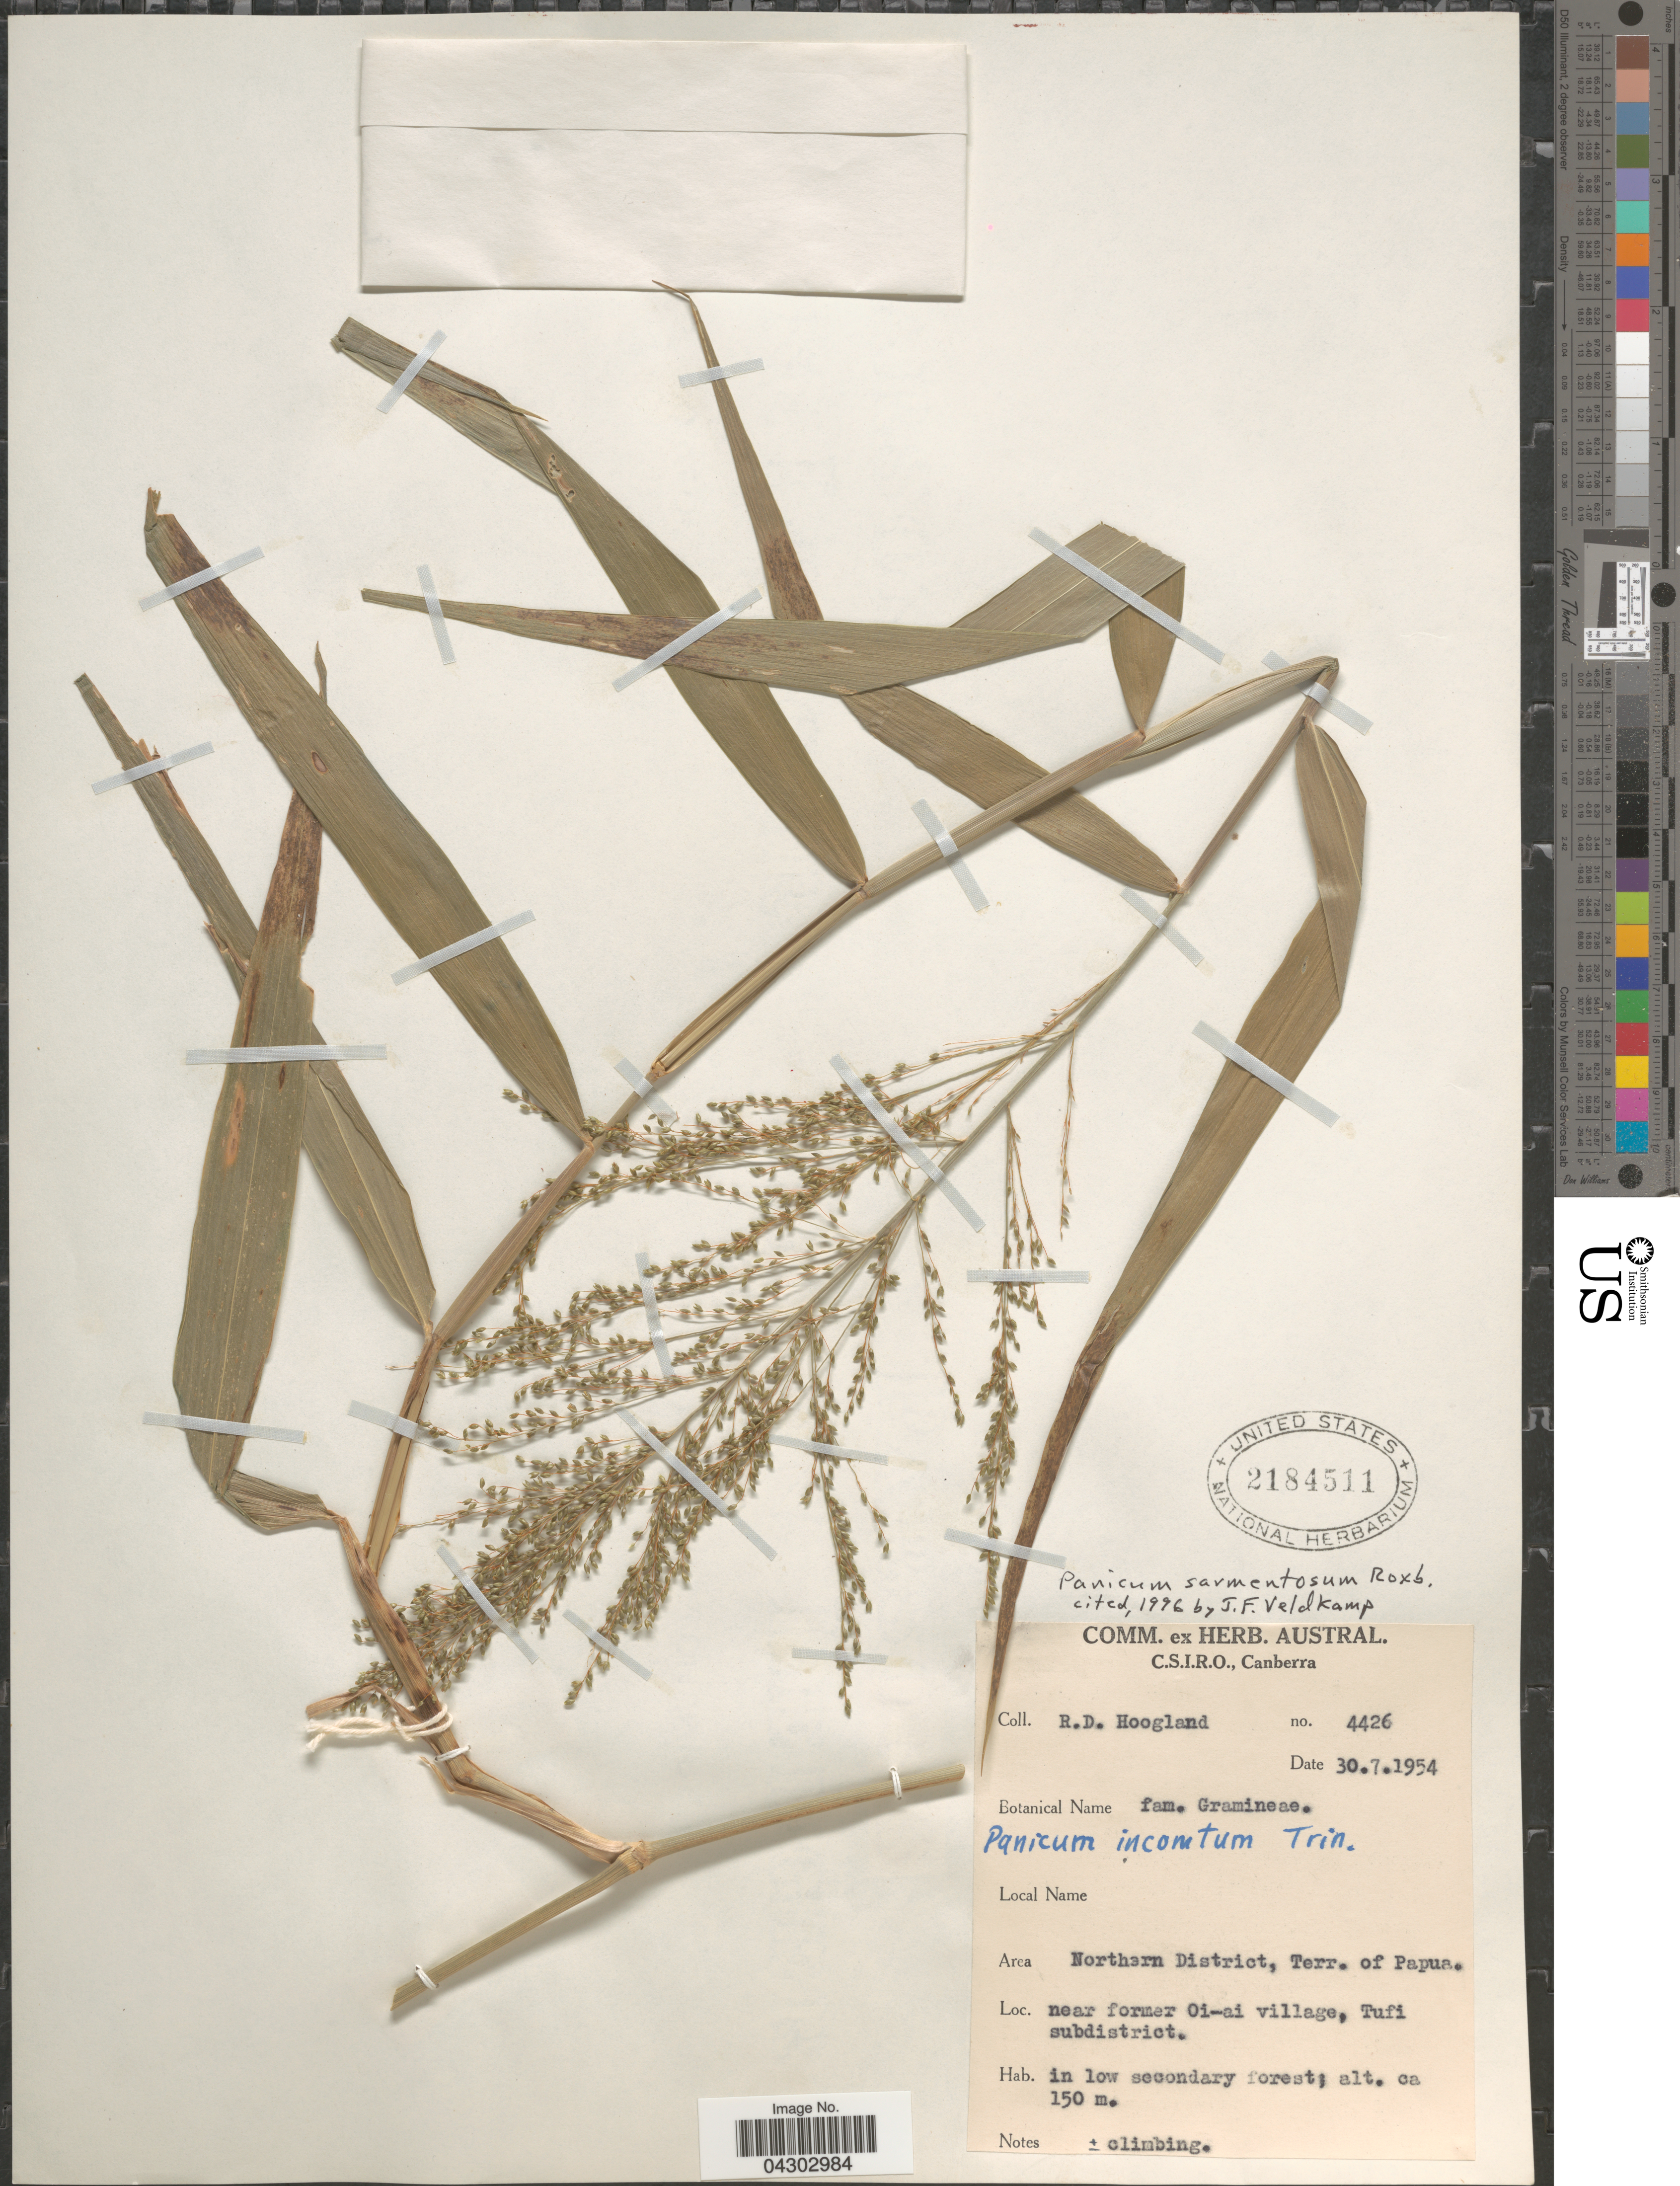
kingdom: Plantae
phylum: Tracheophyta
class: Liliopsida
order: Poales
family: Poaceae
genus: Panicum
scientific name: Panicum sarmentosum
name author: Roxb.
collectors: R. D. Hoogland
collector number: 4426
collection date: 1954-07-30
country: Papua New Guinea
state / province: Northern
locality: Area Northern District, Terr. of Papua. Near former Oi-ai village, Tufi subdistrict.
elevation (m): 150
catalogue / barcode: US 2184511